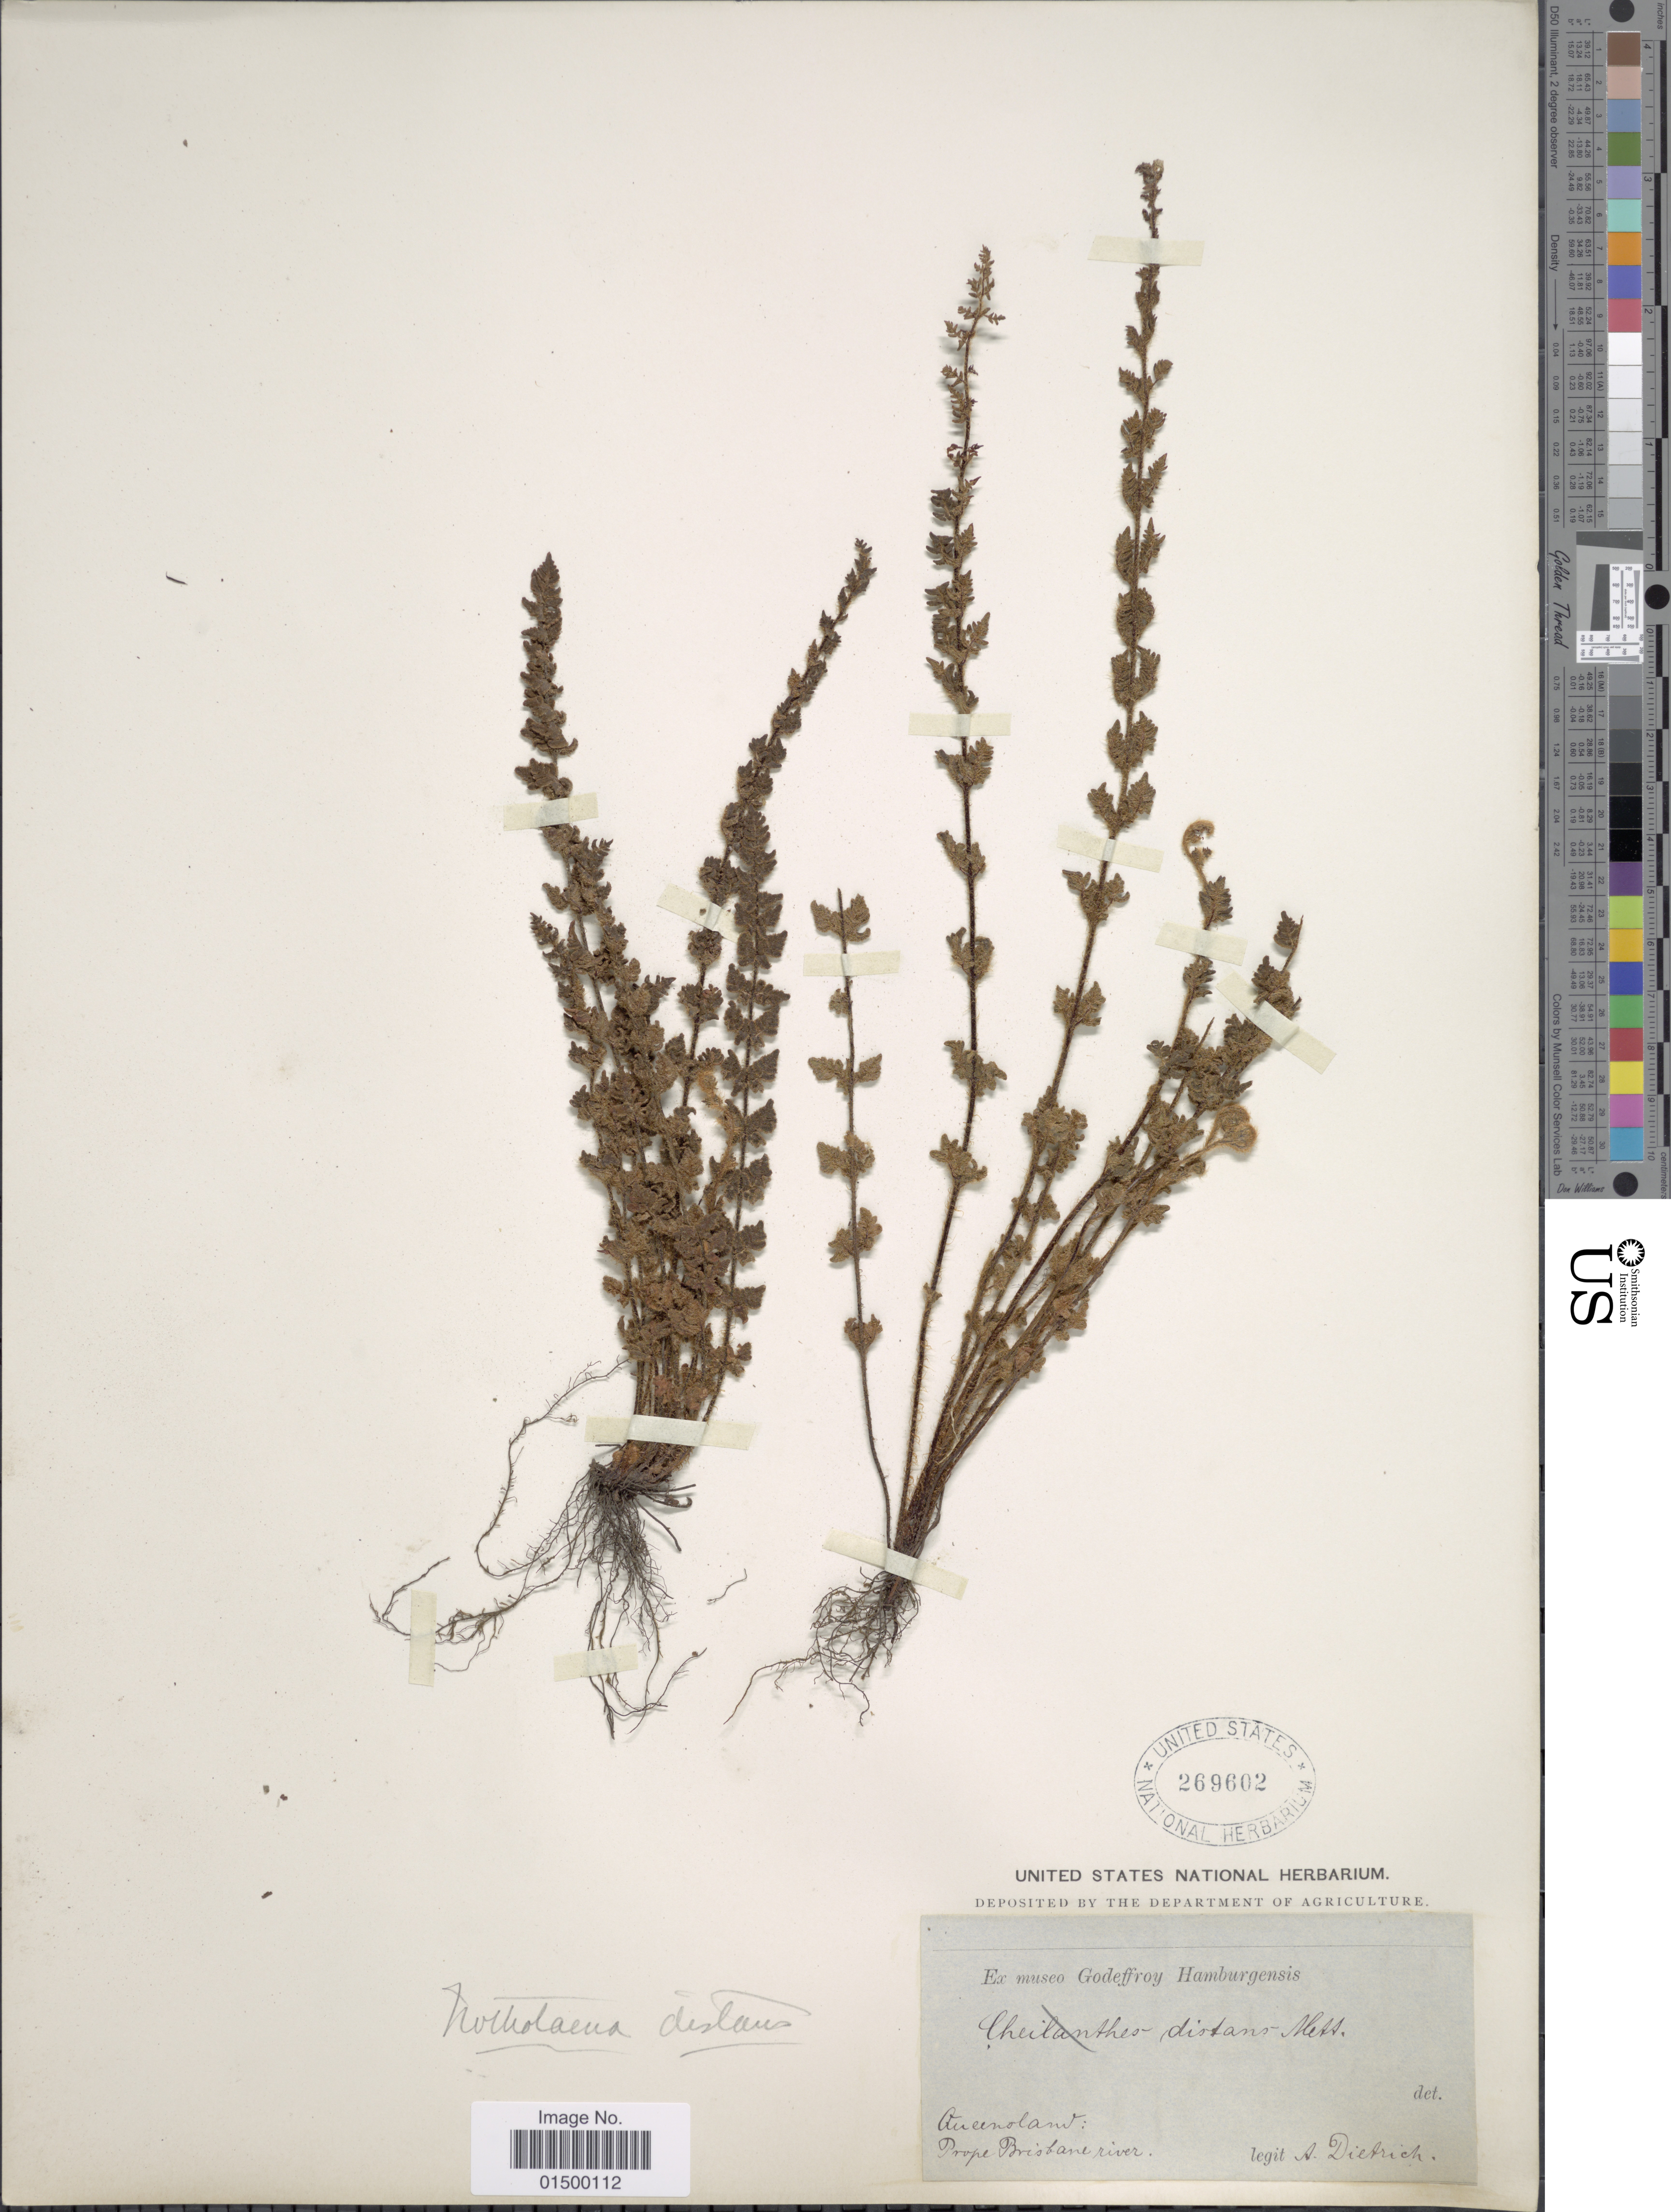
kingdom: Plantae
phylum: Tracheophyta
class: Polypodiopsida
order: Polypodiales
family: Pteridaceae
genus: Cheilanthes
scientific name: Cheilanthes distans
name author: Mett.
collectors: A. Dietrich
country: Australia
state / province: Queensland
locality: Queensland: Prope Brisbane river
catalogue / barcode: US 269602